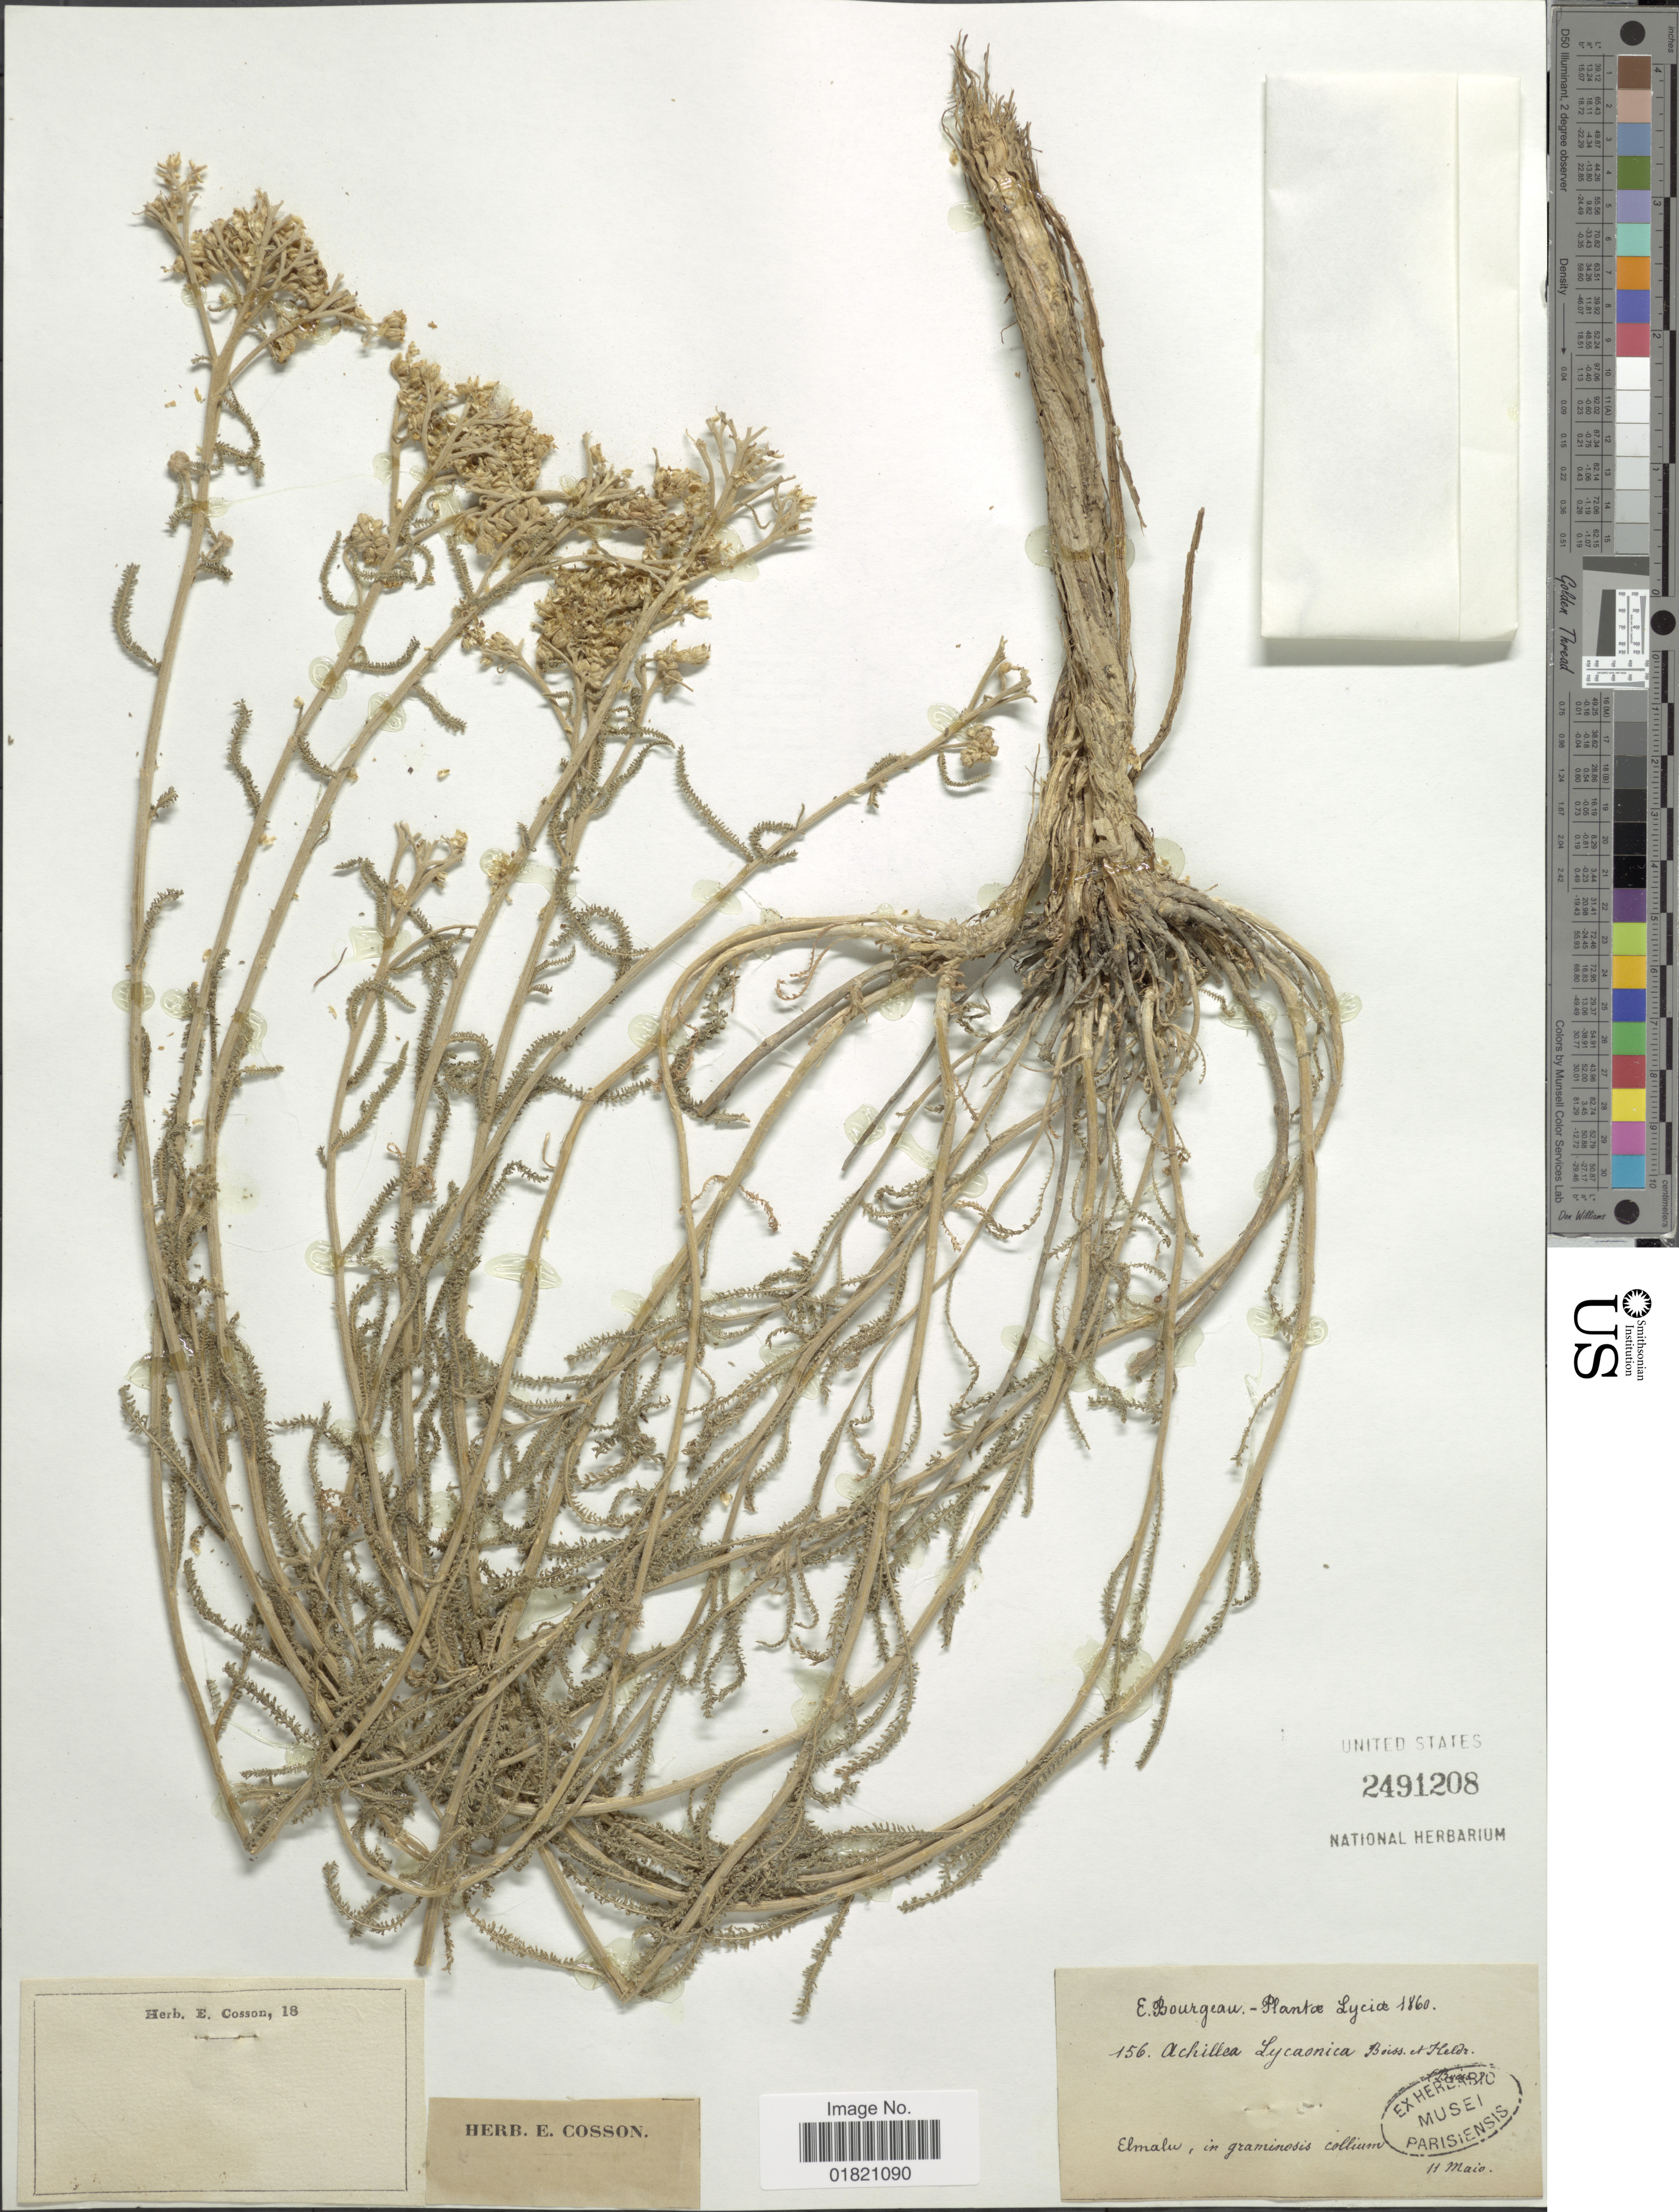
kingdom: Plantae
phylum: Tracheophyta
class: Magnoliopsida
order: Asterales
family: Asteraceae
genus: Achillea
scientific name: Achillea lycaonica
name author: Boiss. & Heldr.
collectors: E. Bourgeau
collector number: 156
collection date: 1860-05-11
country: Armenia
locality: Lyciae. Elmalu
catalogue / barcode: US 2491208